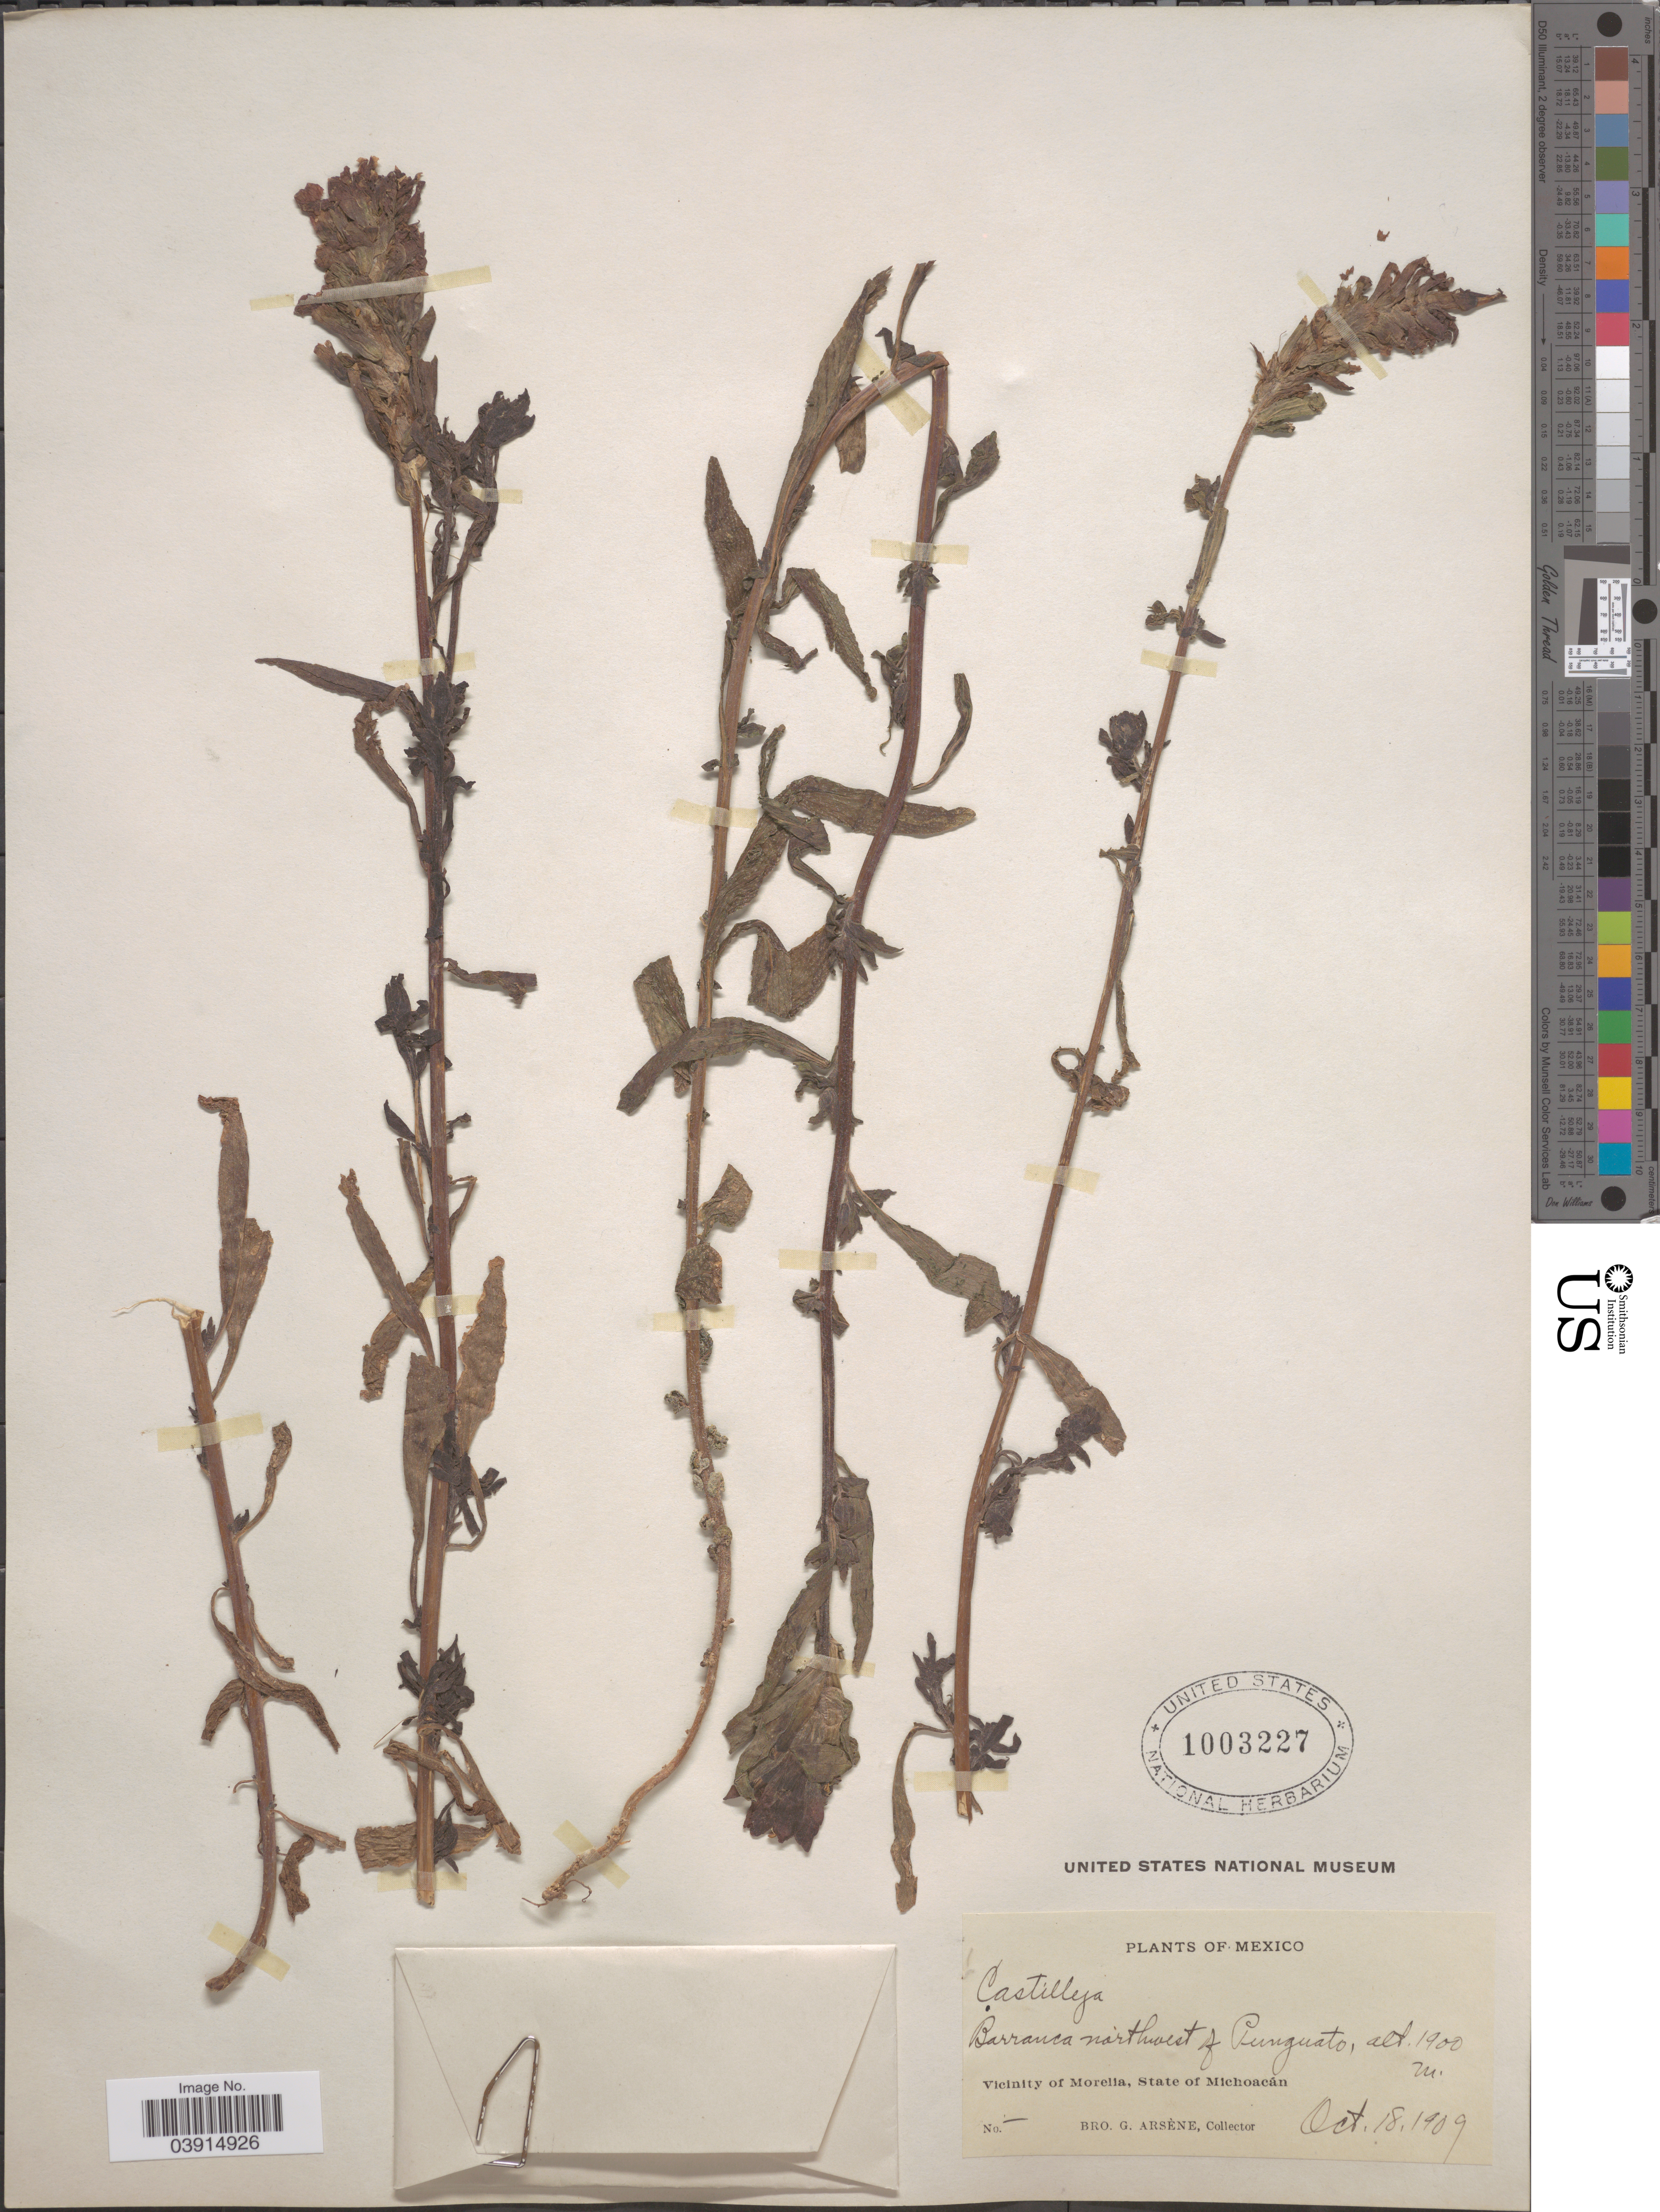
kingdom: Plantae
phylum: Tracheophyta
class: Magnoliopsida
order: Lamiales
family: Orobanchaceae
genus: Castilleja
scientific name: Castilleja arvensis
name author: Schltdl. & Cham.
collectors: Bro. G. Arsène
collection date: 1909-10-18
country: Mexico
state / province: Michoacán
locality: Barranca northwest of Punguato, Vicinity of Morelia.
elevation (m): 1900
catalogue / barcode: US 1003227